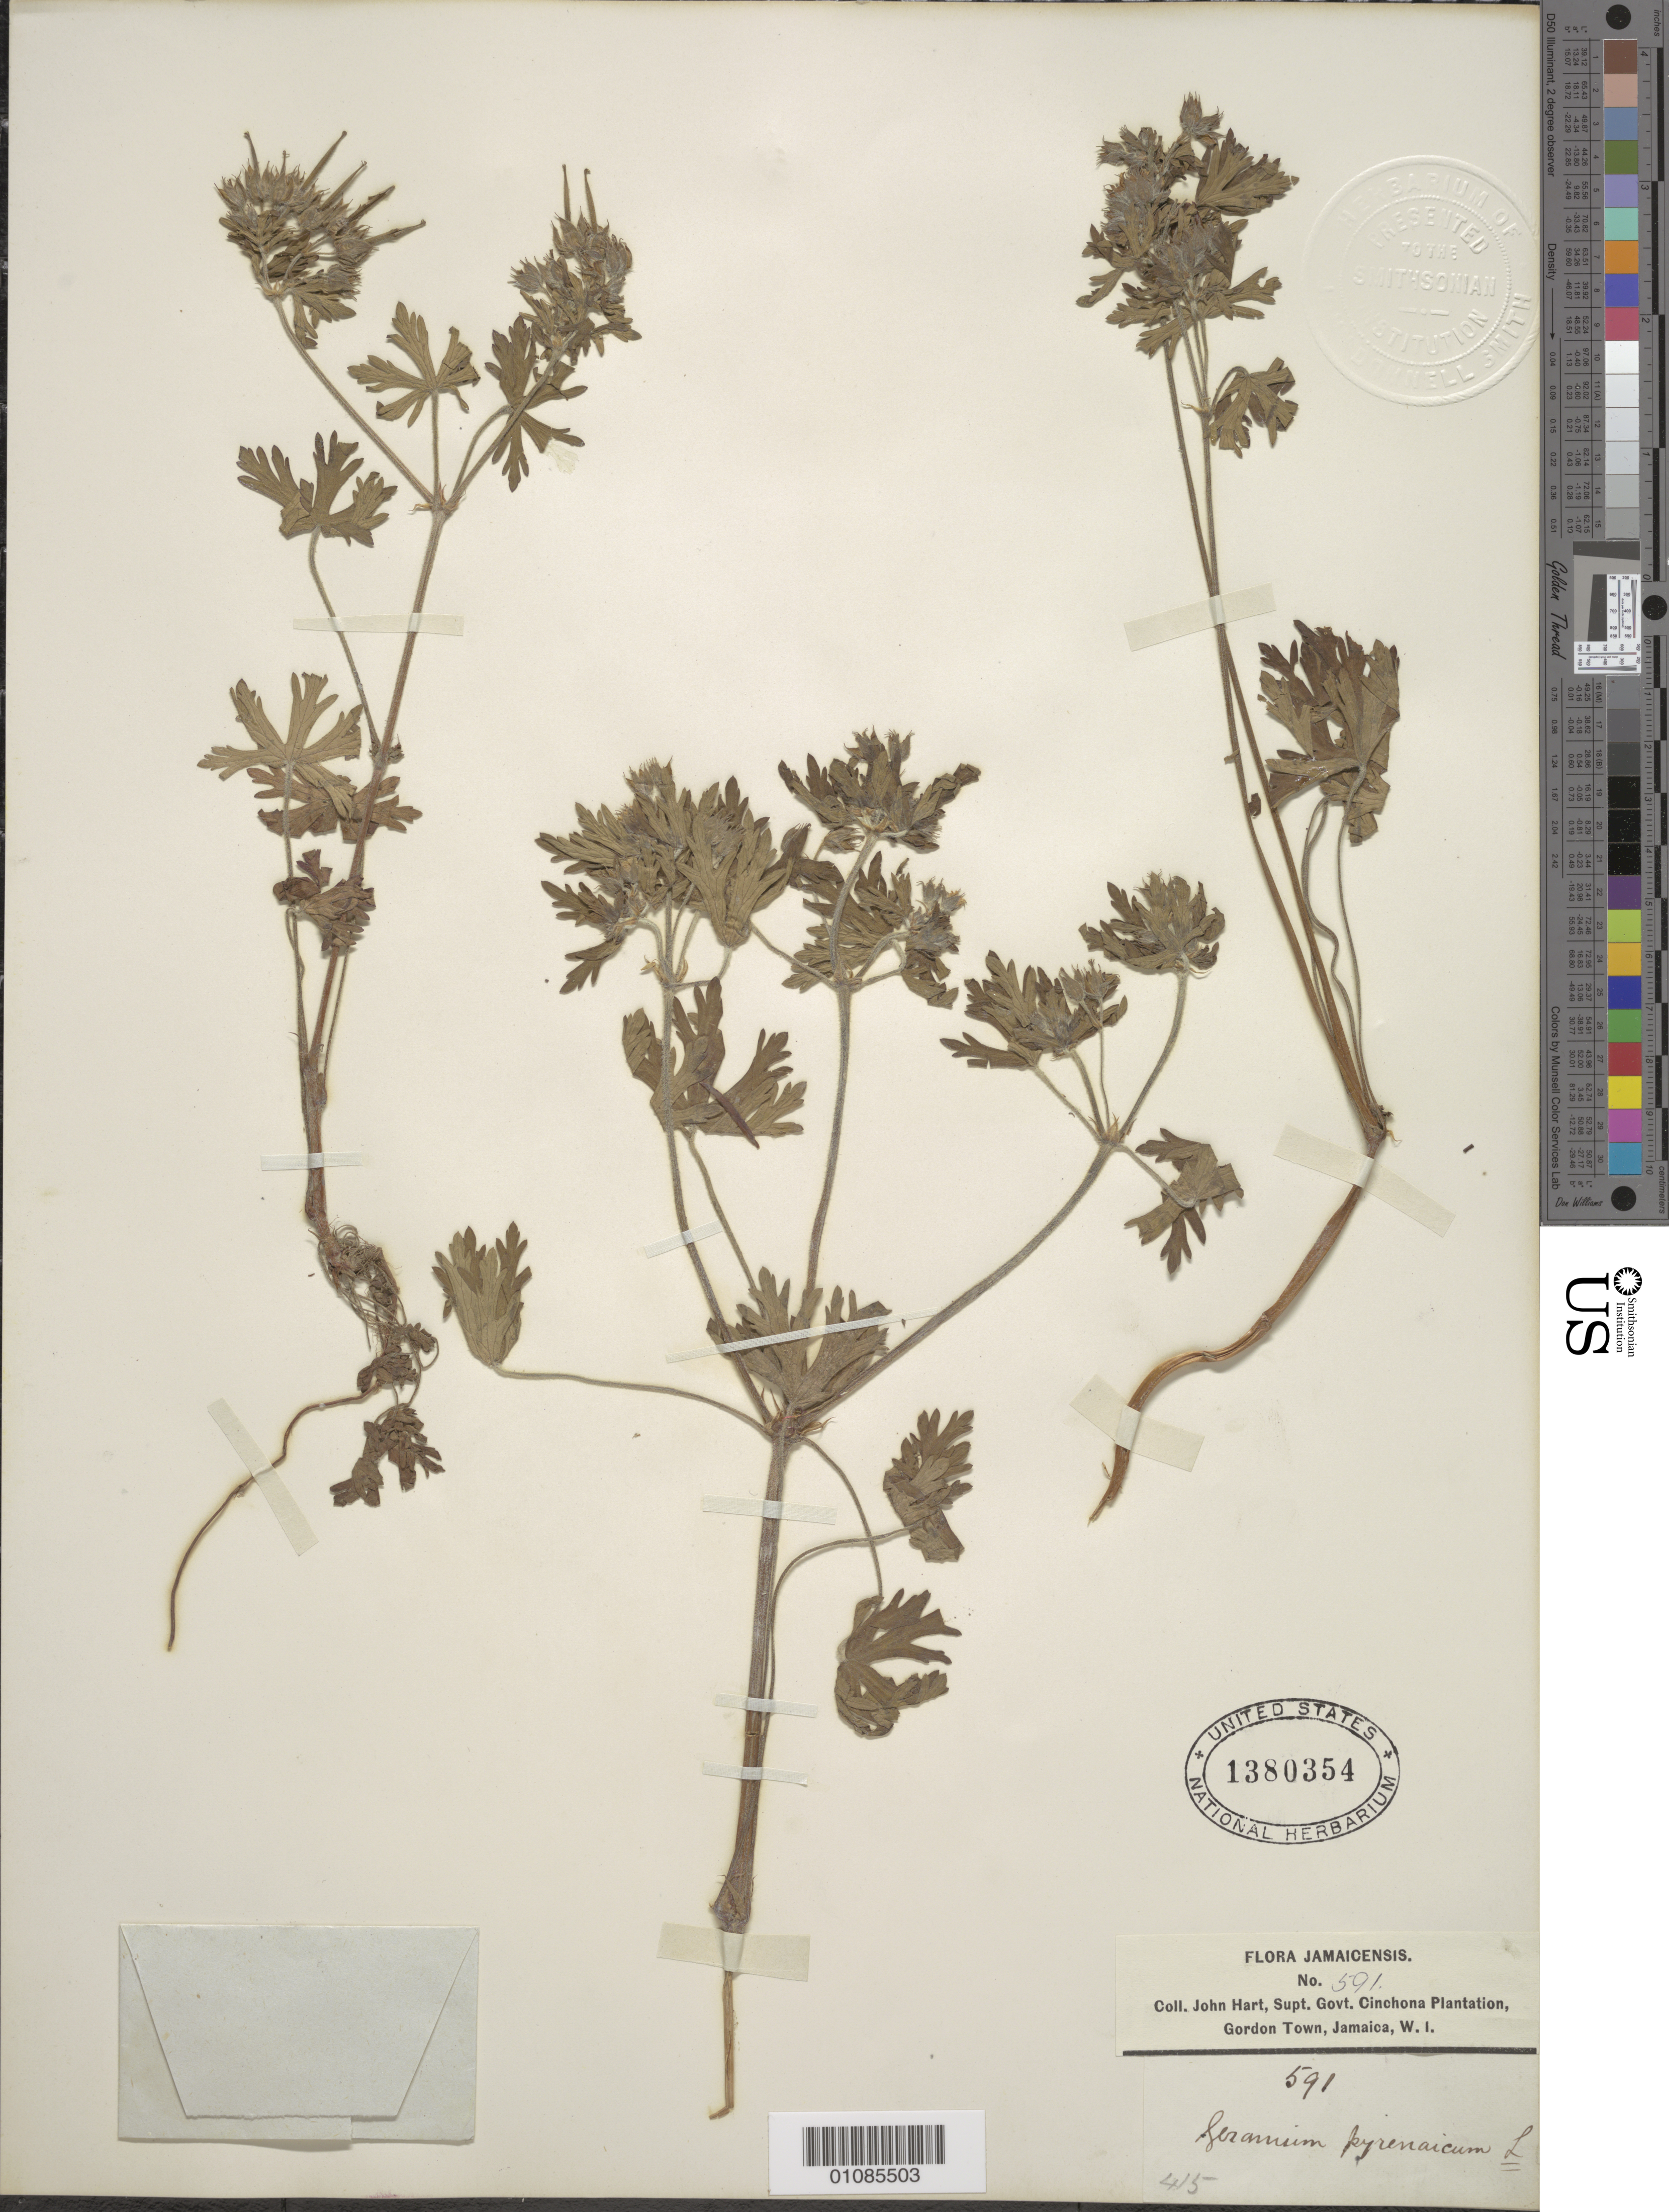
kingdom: Plantae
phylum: Tracheophyta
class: Magnoliopsida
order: Geraniales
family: Geraniaceae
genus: Geranium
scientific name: Geranium carolinianum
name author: L.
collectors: J. Hart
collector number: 591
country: Jamaica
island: Jamaica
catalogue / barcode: US 1380354